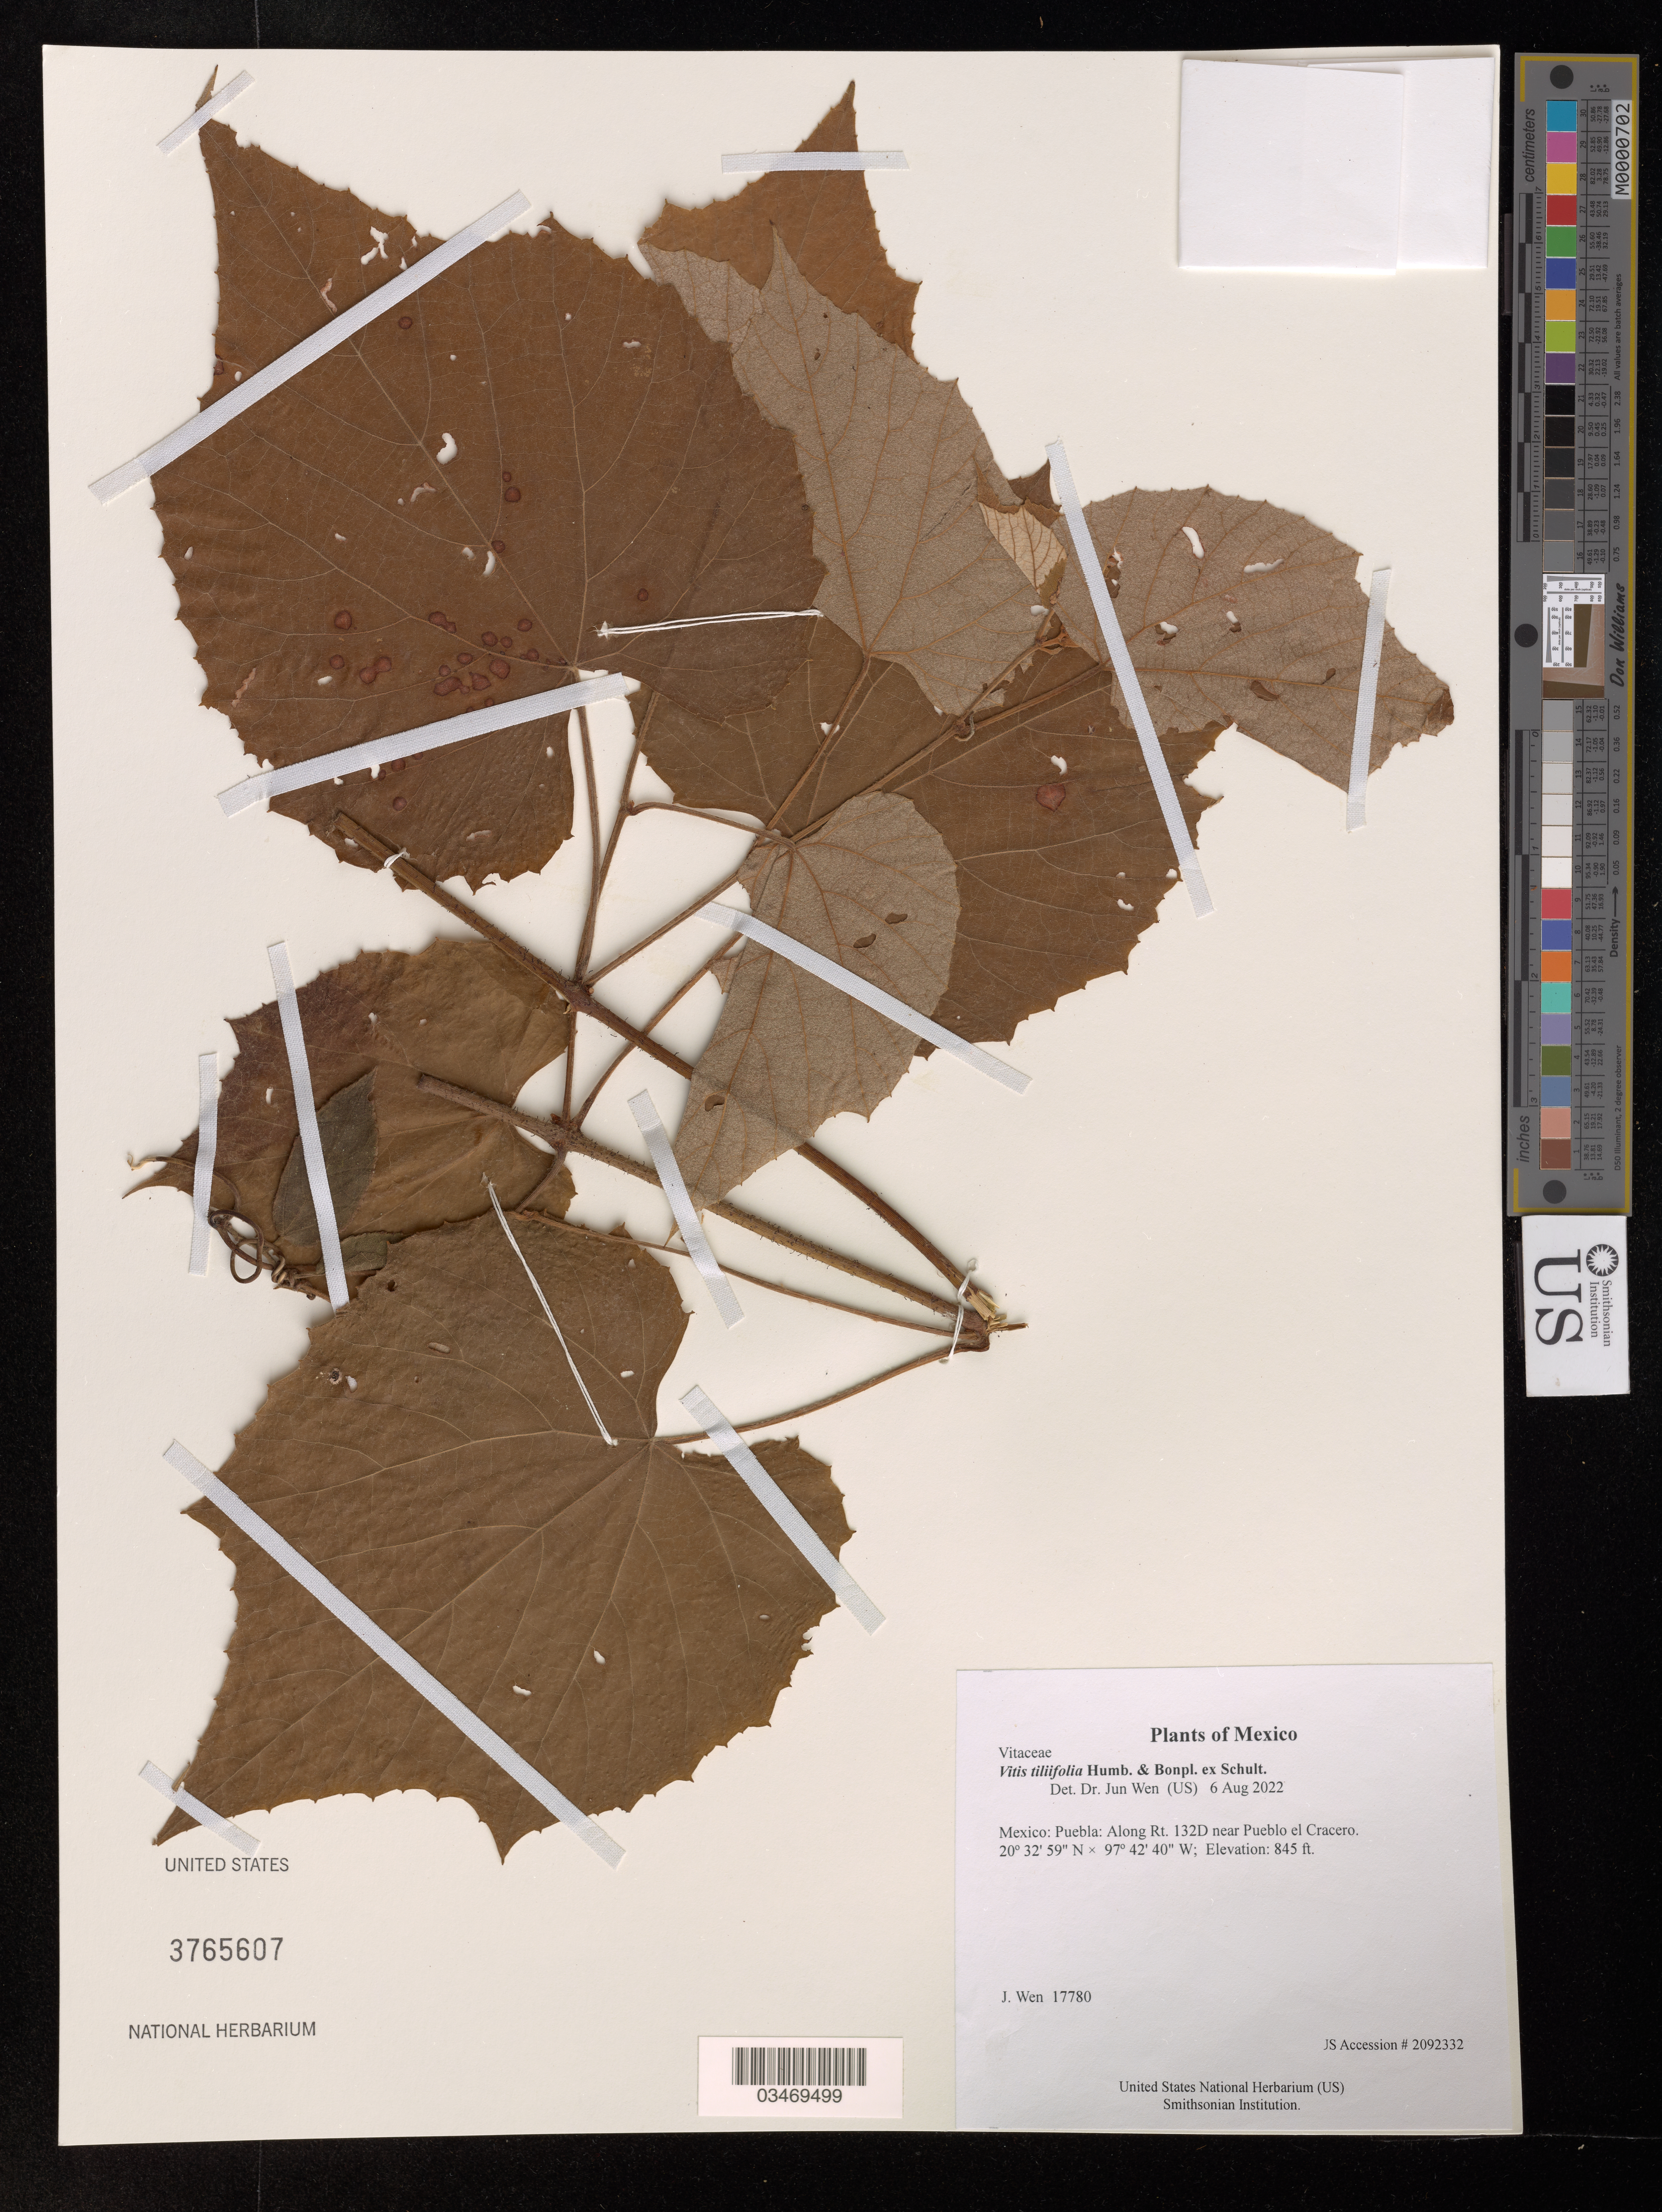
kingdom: Plantae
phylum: Tracheophyta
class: Magnoliopsida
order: Vitales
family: Vitaceae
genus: Vitis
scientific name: Vitis tiliifolia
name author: Humb. & Bonpl. ex Schult.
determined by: Wen, Jun, (BOT), Smithsonian Institution - National Museum of Natural History (UNITED STATES)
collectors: J. Wen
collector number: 17780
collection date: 2022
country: Mexico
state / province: Puebla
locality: Along Rt. 132D near Pueblo el Cracero.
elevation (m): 258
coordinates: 20 3259 N, 97 4240 W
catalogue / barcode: US 3765607